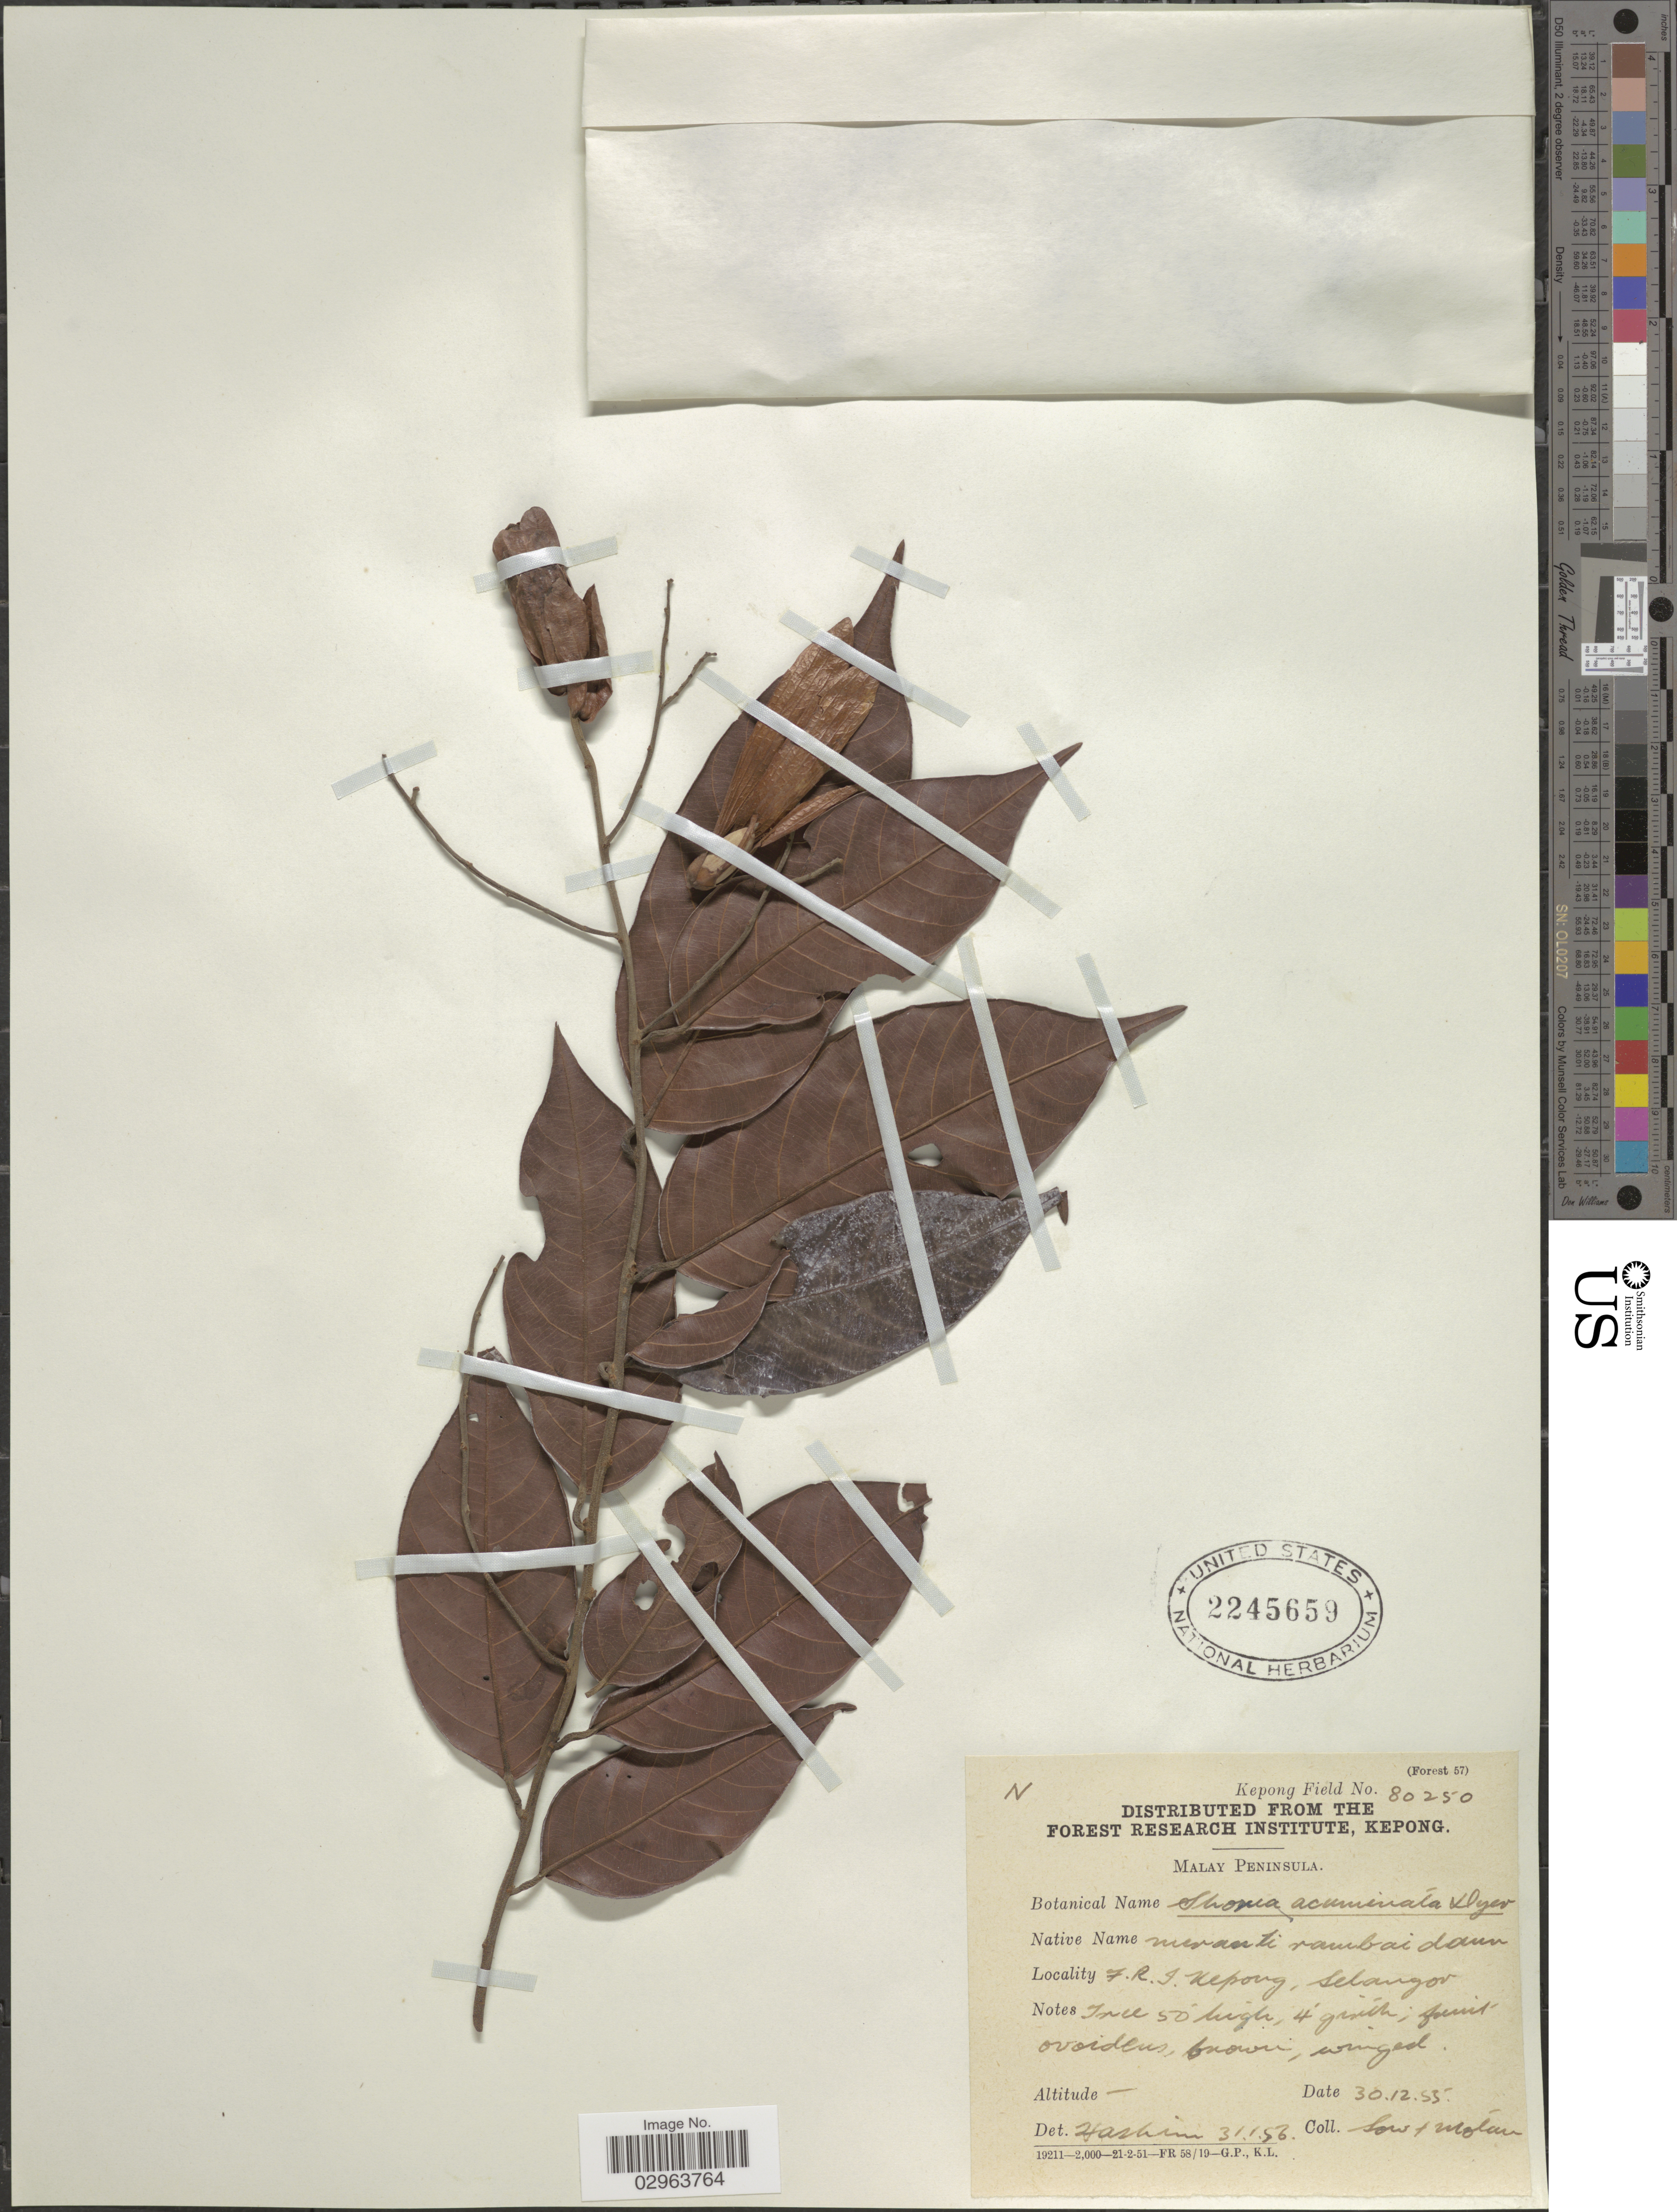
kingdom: Plantae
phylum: Tracheophyta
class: Magnoliopsida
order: Malvales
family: Dipterocarpaceae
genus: Rubroshorea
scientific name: Rubroshorea acuminata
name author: (Dyer) P.S. Ashton & J. Heck.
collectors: -. Sow & -. Motan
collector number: Kepong Field 80250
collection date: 1955-12-30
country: Malaysia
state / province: Selangor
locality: Malay Peninsula. F.R.I. Kepong, Selangor.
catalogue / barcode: US 2245659